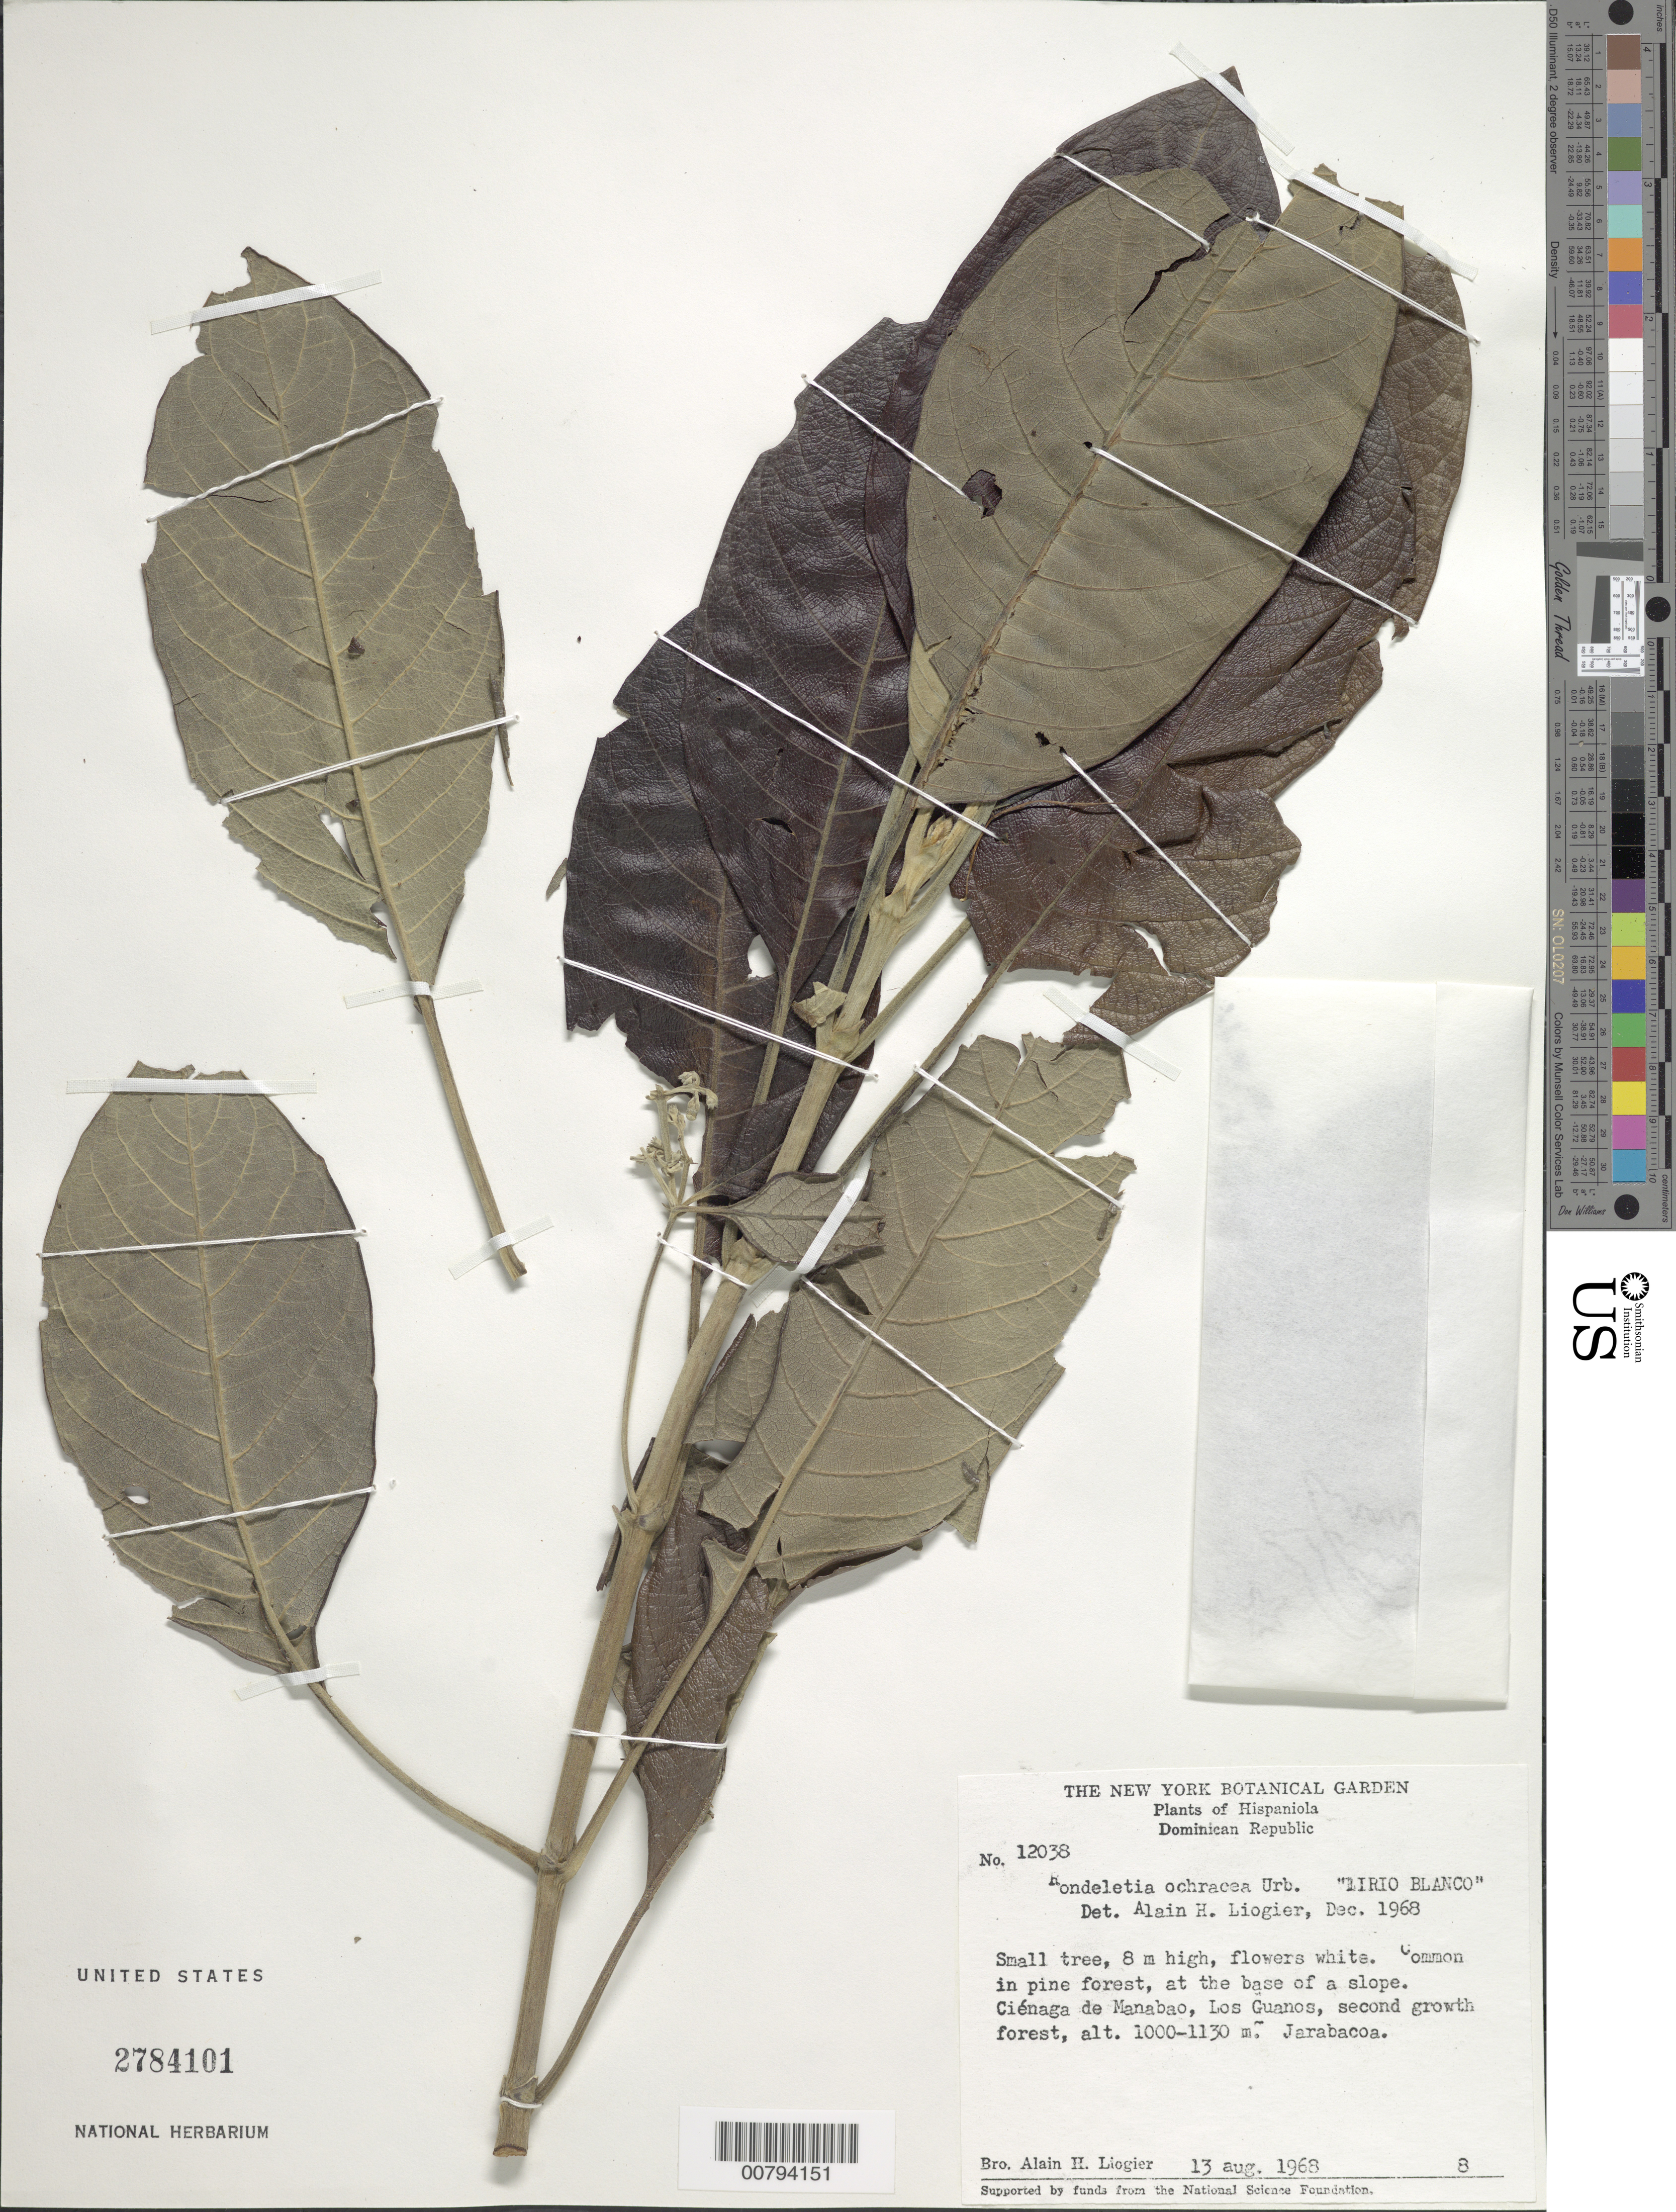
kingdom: Plantae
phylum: Tracheophyta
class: Magnoliopsida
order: Gentianales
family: Rubiaceae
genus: Rondeletia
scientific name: Rondeletia ochracea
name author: Urb.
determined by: Liogier, Alain H.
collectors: A. H. Liogier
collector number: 12038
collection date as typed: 13 Aug 1968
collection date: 1968-08-13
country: Dominican Republic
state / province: La Vega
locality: Ciénaga de Manabao, Los Guanos. Jarabacoa.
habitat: Pine forest, at base of a slope. Second growth forest.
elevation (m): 1000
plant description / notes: Common name: Lirio blanco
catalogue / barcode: US 2784101